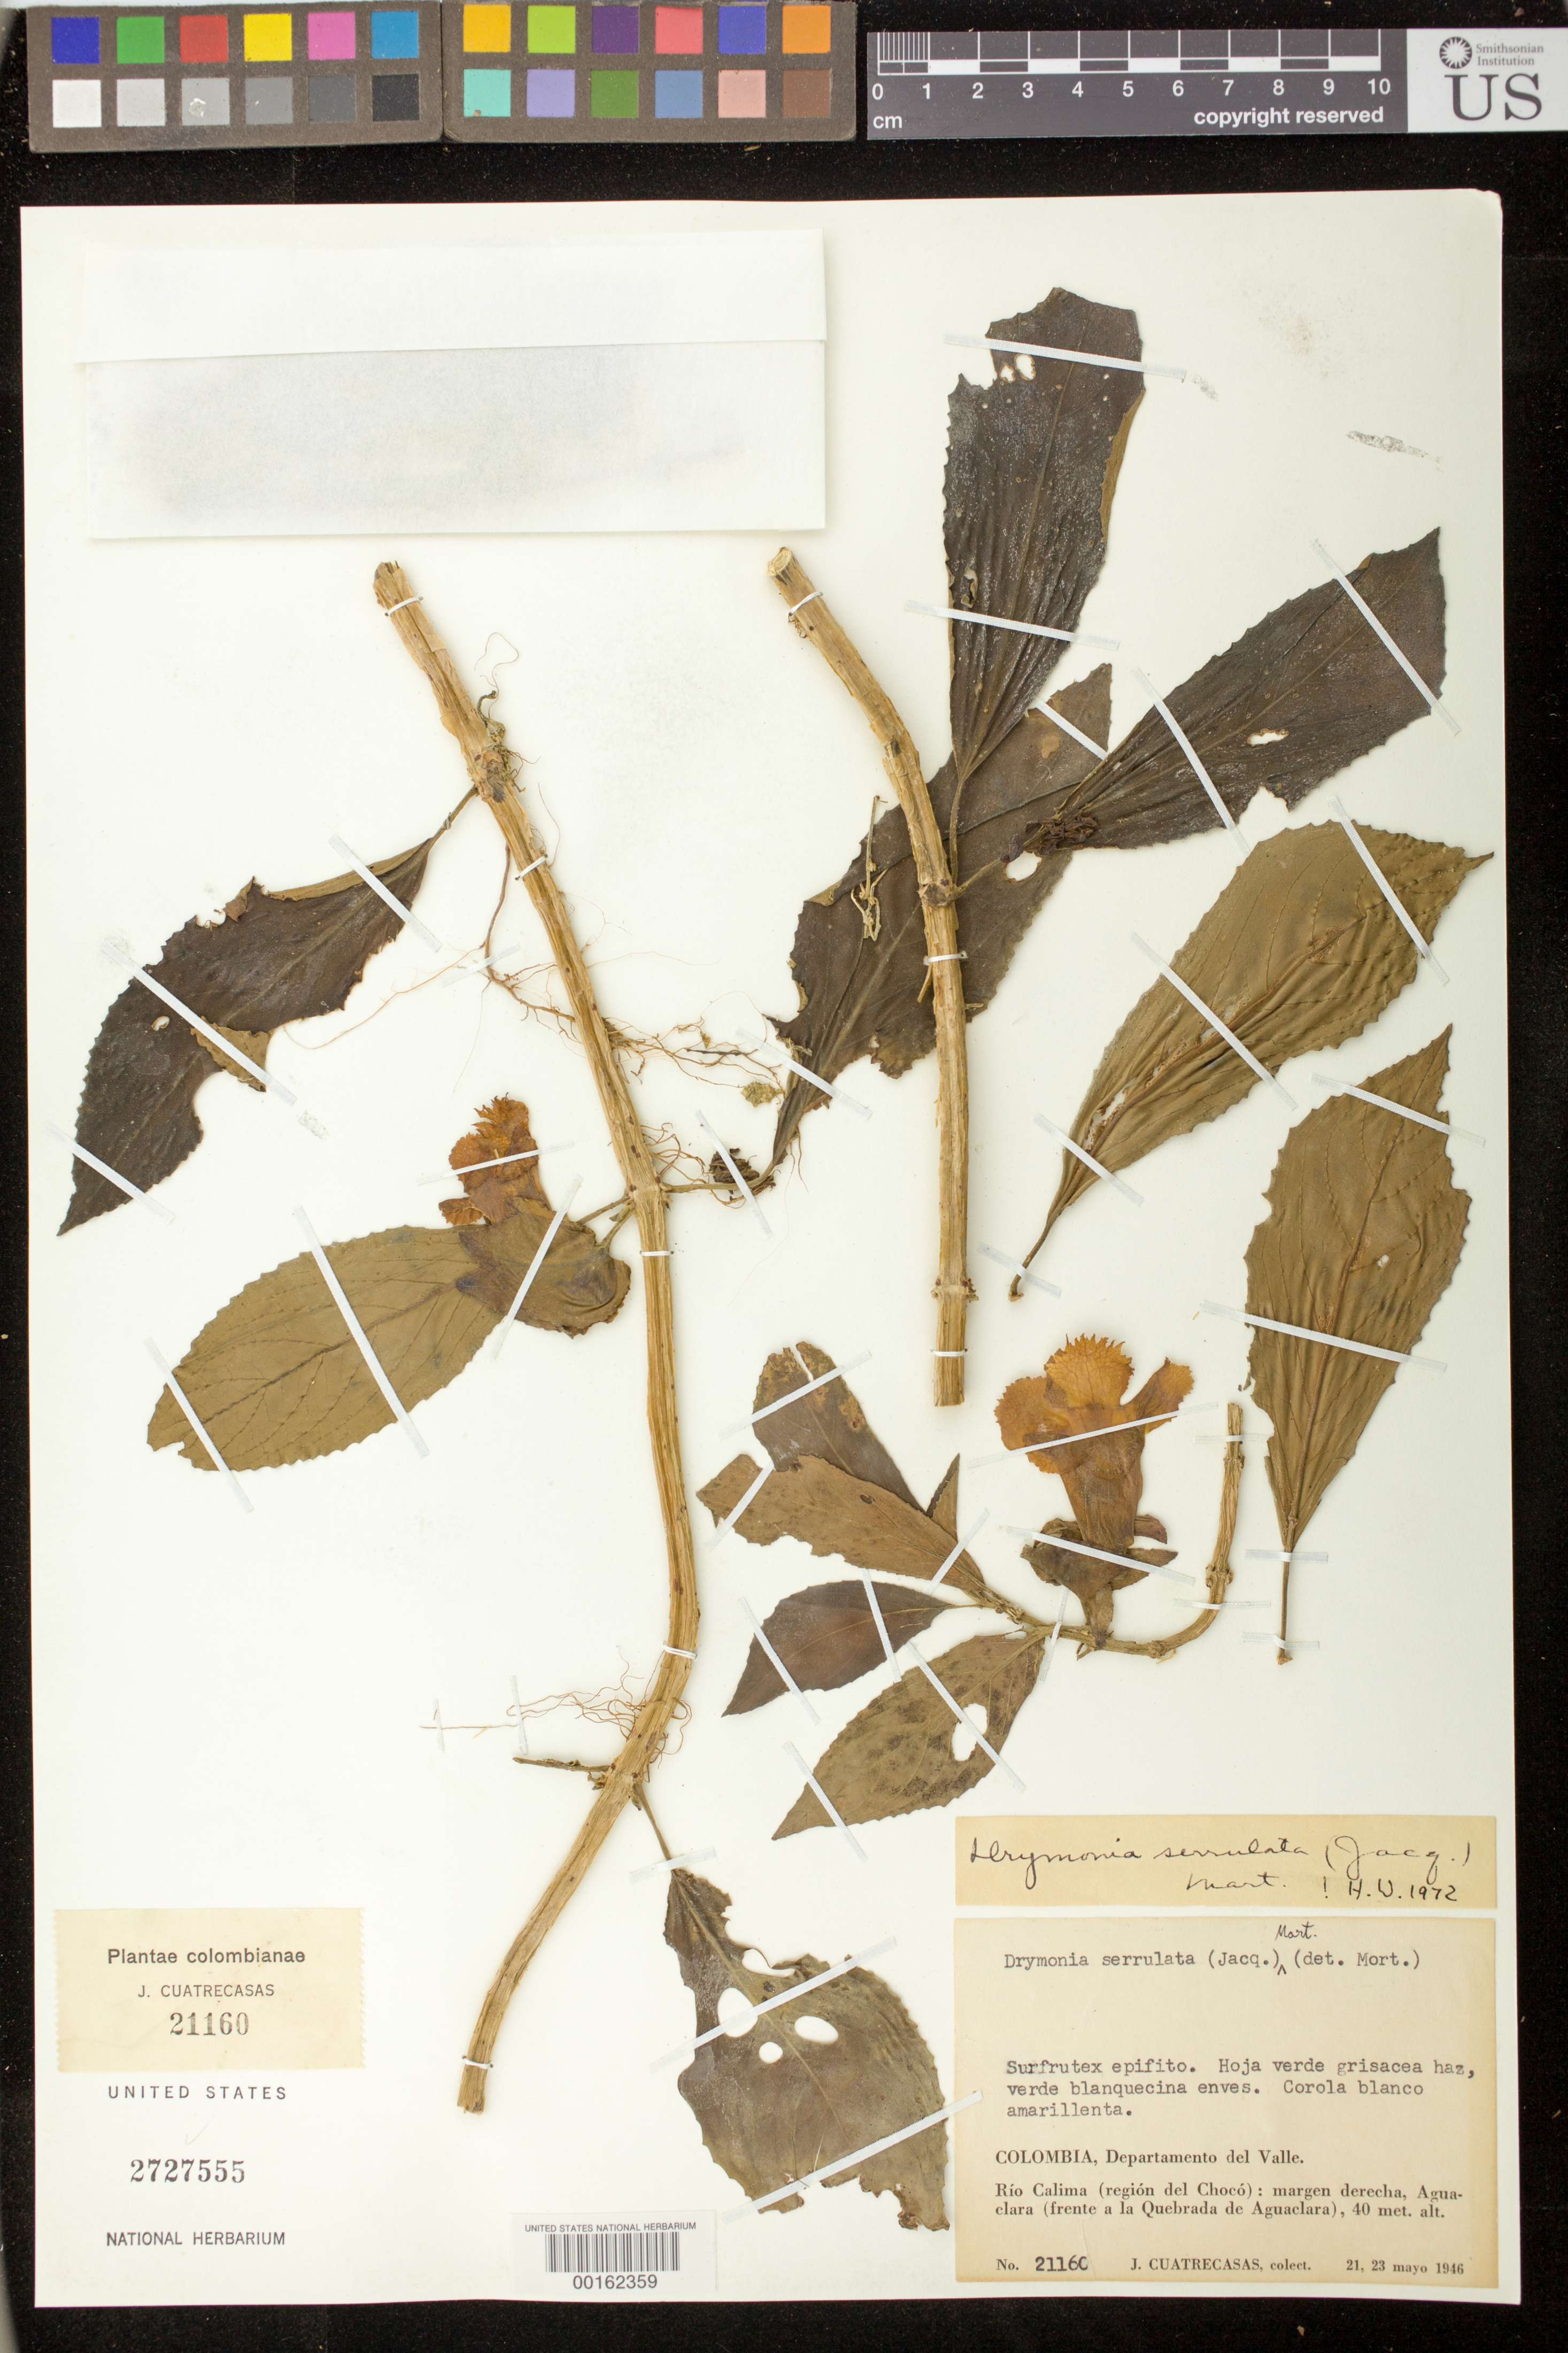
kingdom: Plantae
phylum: Tracheophyta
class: Magnoliopsida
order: Lamiales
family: Gesneriaceae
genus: Drymonia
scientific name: Drymonia serrulata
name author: (Jacq.) Mart.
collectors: J. Cuatrecasas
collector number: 21160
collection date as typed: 21-23 May 1946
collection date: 1946-05-21/1946-05-23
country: Colombia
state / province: Valle del Cauca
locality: Rio Calima (region del Choco), right bank, Aguaclara (opposite Quebrada de Aguaclara)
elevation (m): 40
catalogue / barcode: US 2727555